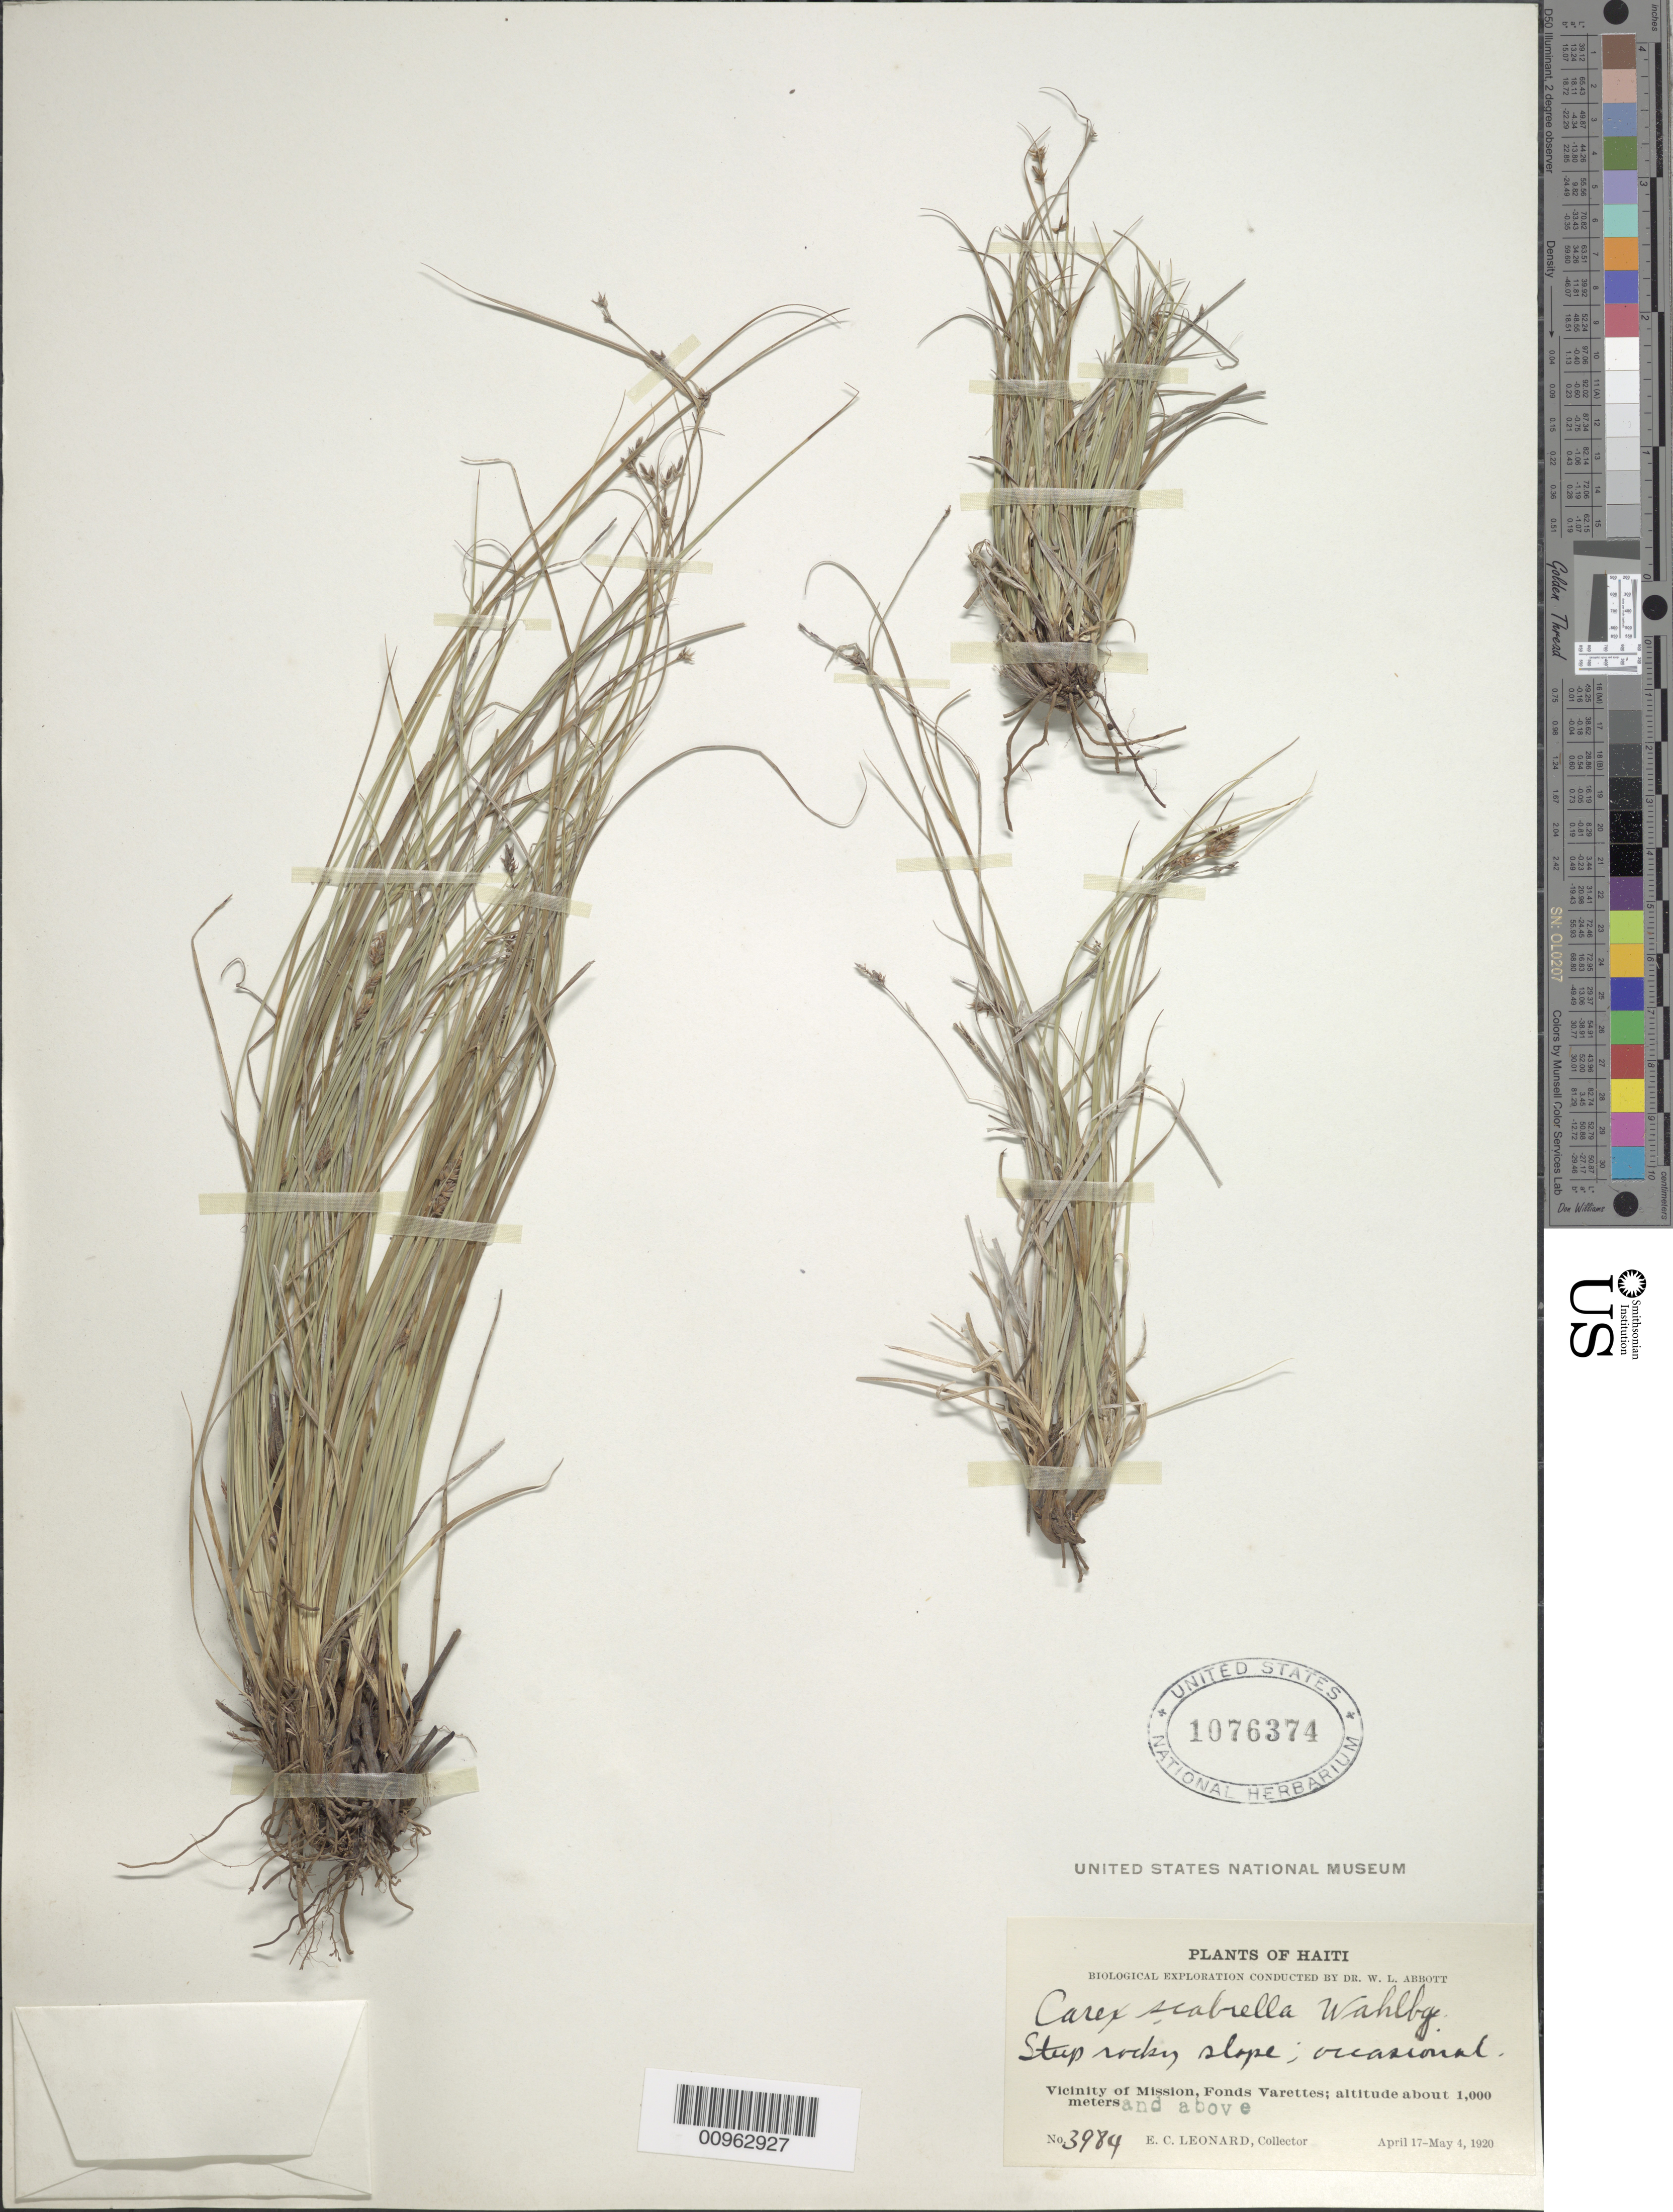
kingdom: Plantae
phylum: Tracheophyta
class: Liliopsida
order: Poales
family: Cyperaceae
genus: Carex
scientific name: Carex scabrella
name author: Wahlenb.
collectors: E. C. Leonard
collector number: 3984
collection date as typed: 17 Apr 1920 to 04 May 1920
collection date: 1920-04-17/1920-05-04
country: Haiti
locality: Vicinity of Mission, Fonds Varettes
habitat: Steep rocky slope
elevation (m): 1000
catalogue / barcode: US 1076374